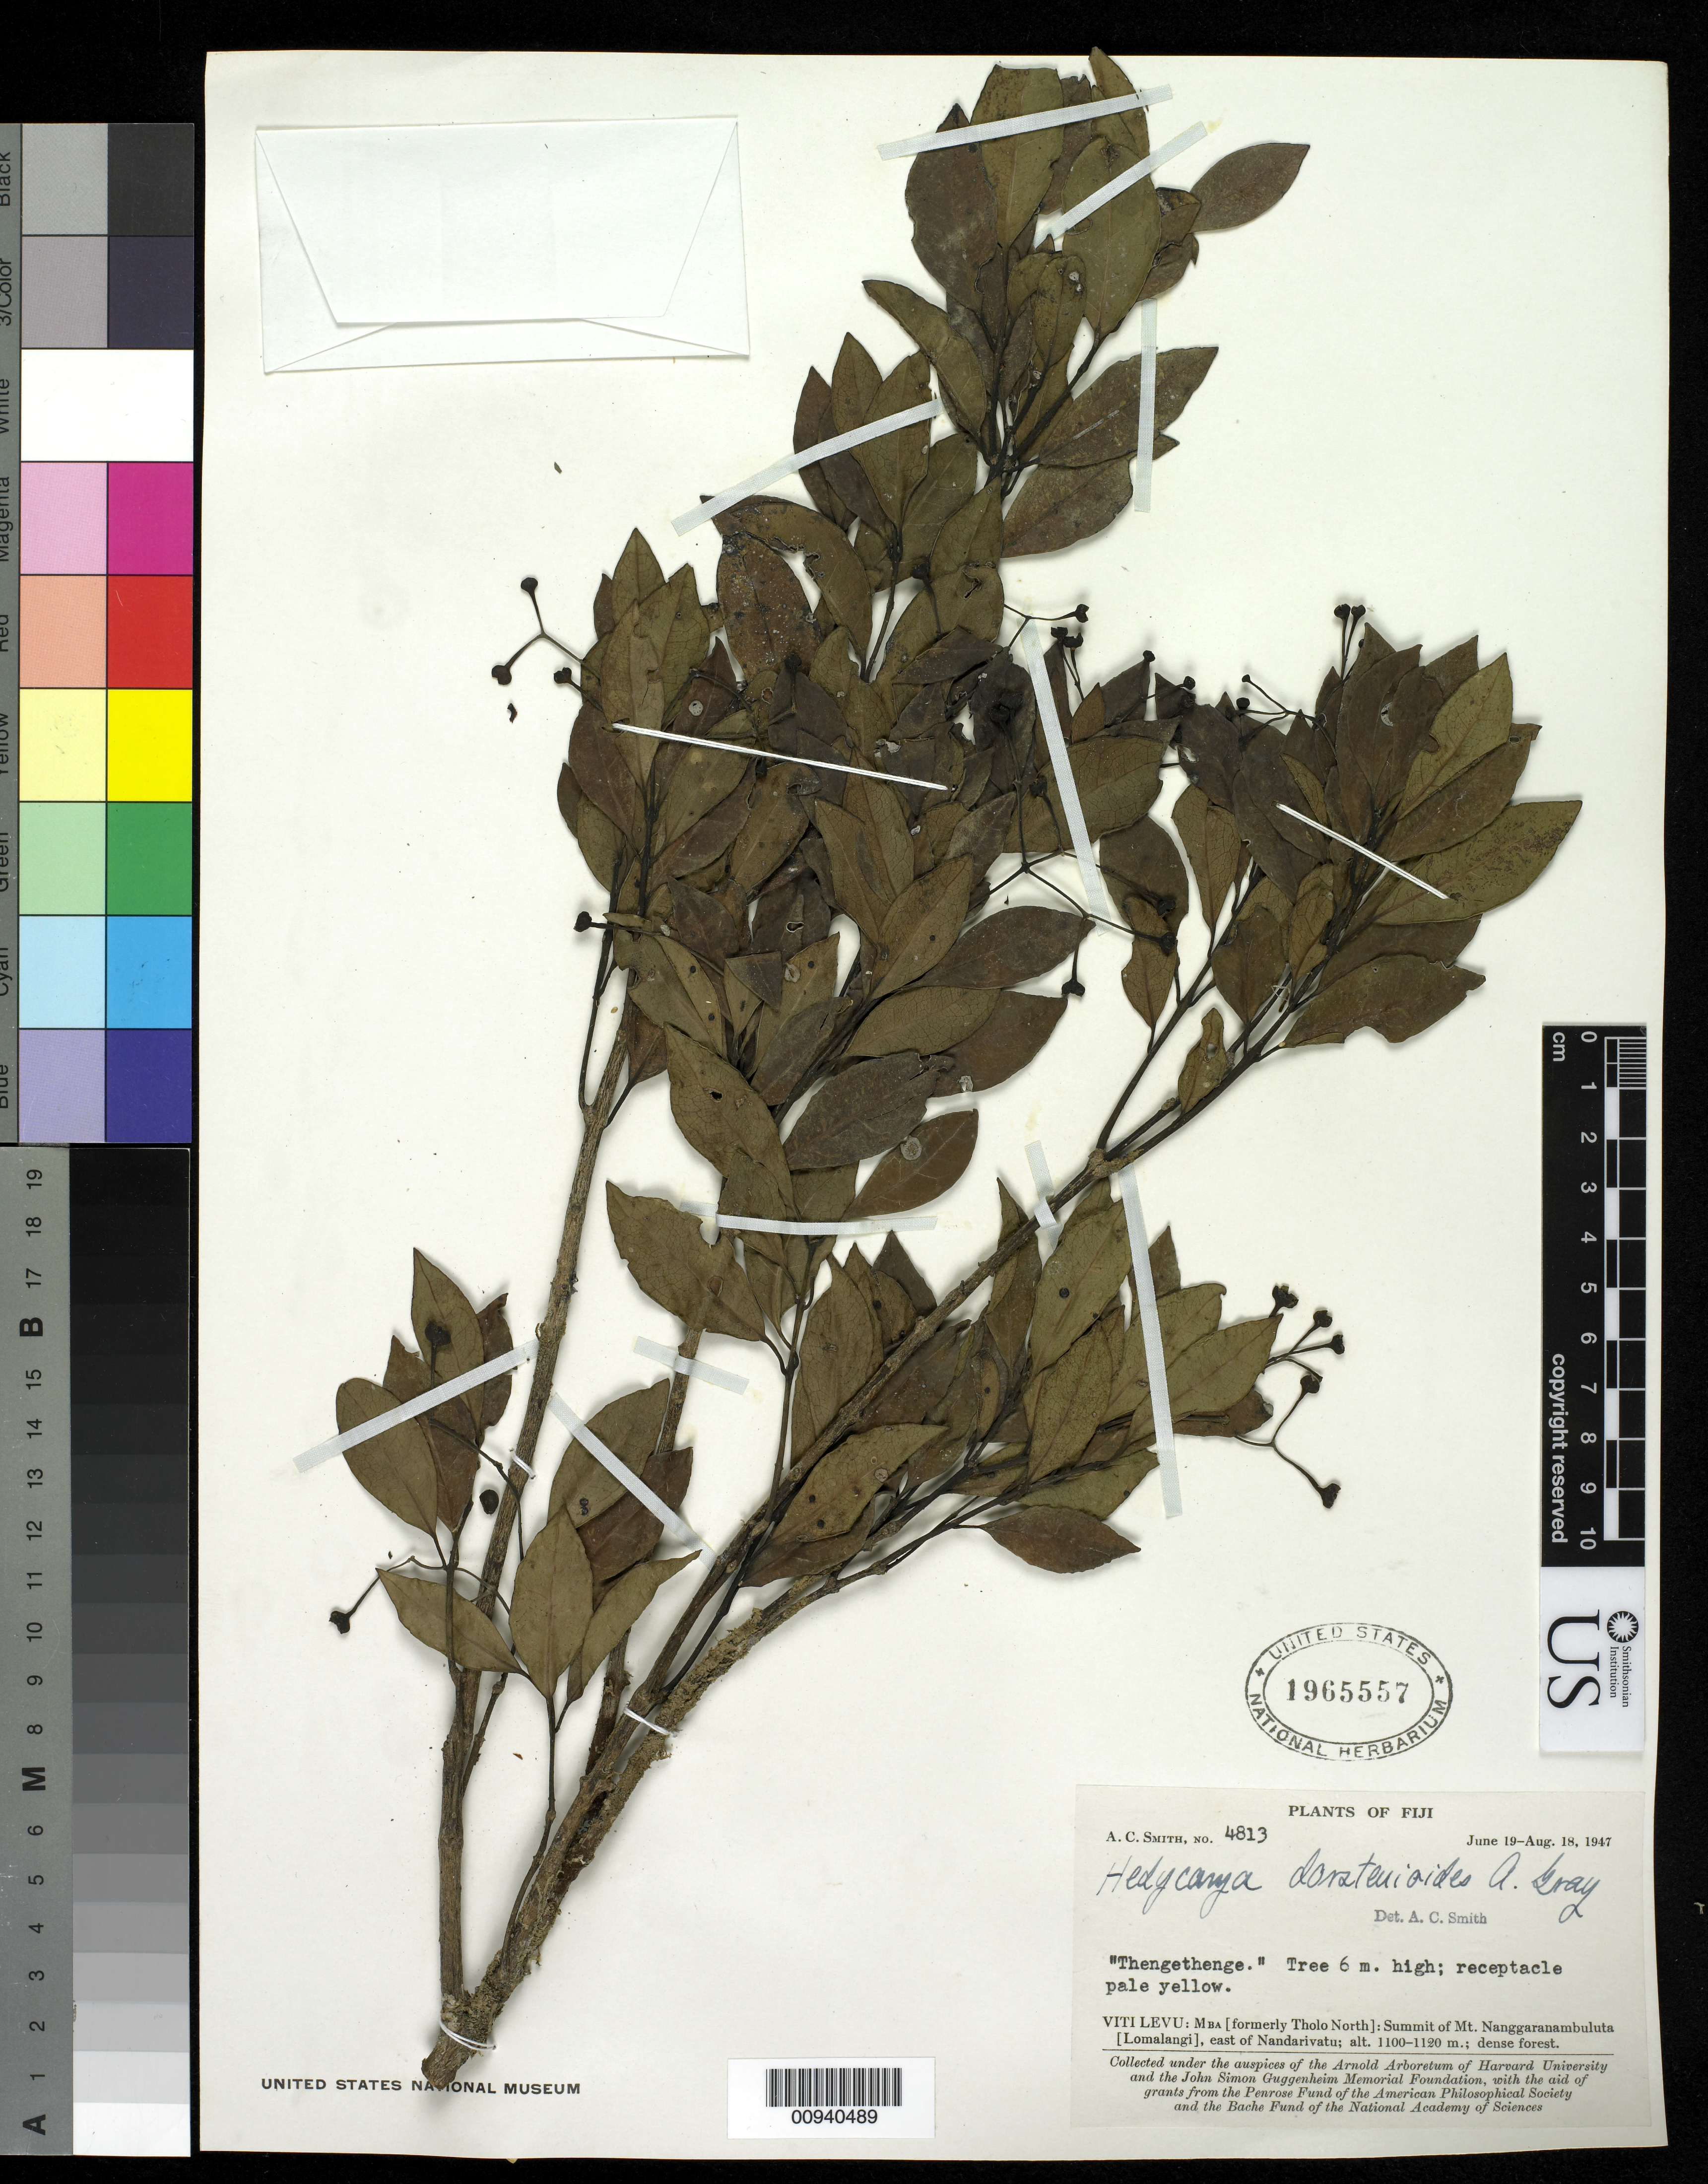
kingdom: Plantae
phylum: Tracheophyta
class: Magnoliopsida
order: Laurales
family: Monimiaceae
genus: Hedycarya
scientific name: Hedycarya dorstenioides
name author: A. Gray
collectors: C. A. Smith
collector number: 4813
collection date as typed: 19 Jun 1947 to 18 Aug 1947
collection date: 1947-06-19/1947-08-18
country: Fiji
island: Viti Levu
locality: Mba (formerly Tholo North): Summit of Mt. Nanggaranambuluta (Lomalangi), east of Nandarivatu.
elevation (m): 1100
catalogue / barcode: US 1965557